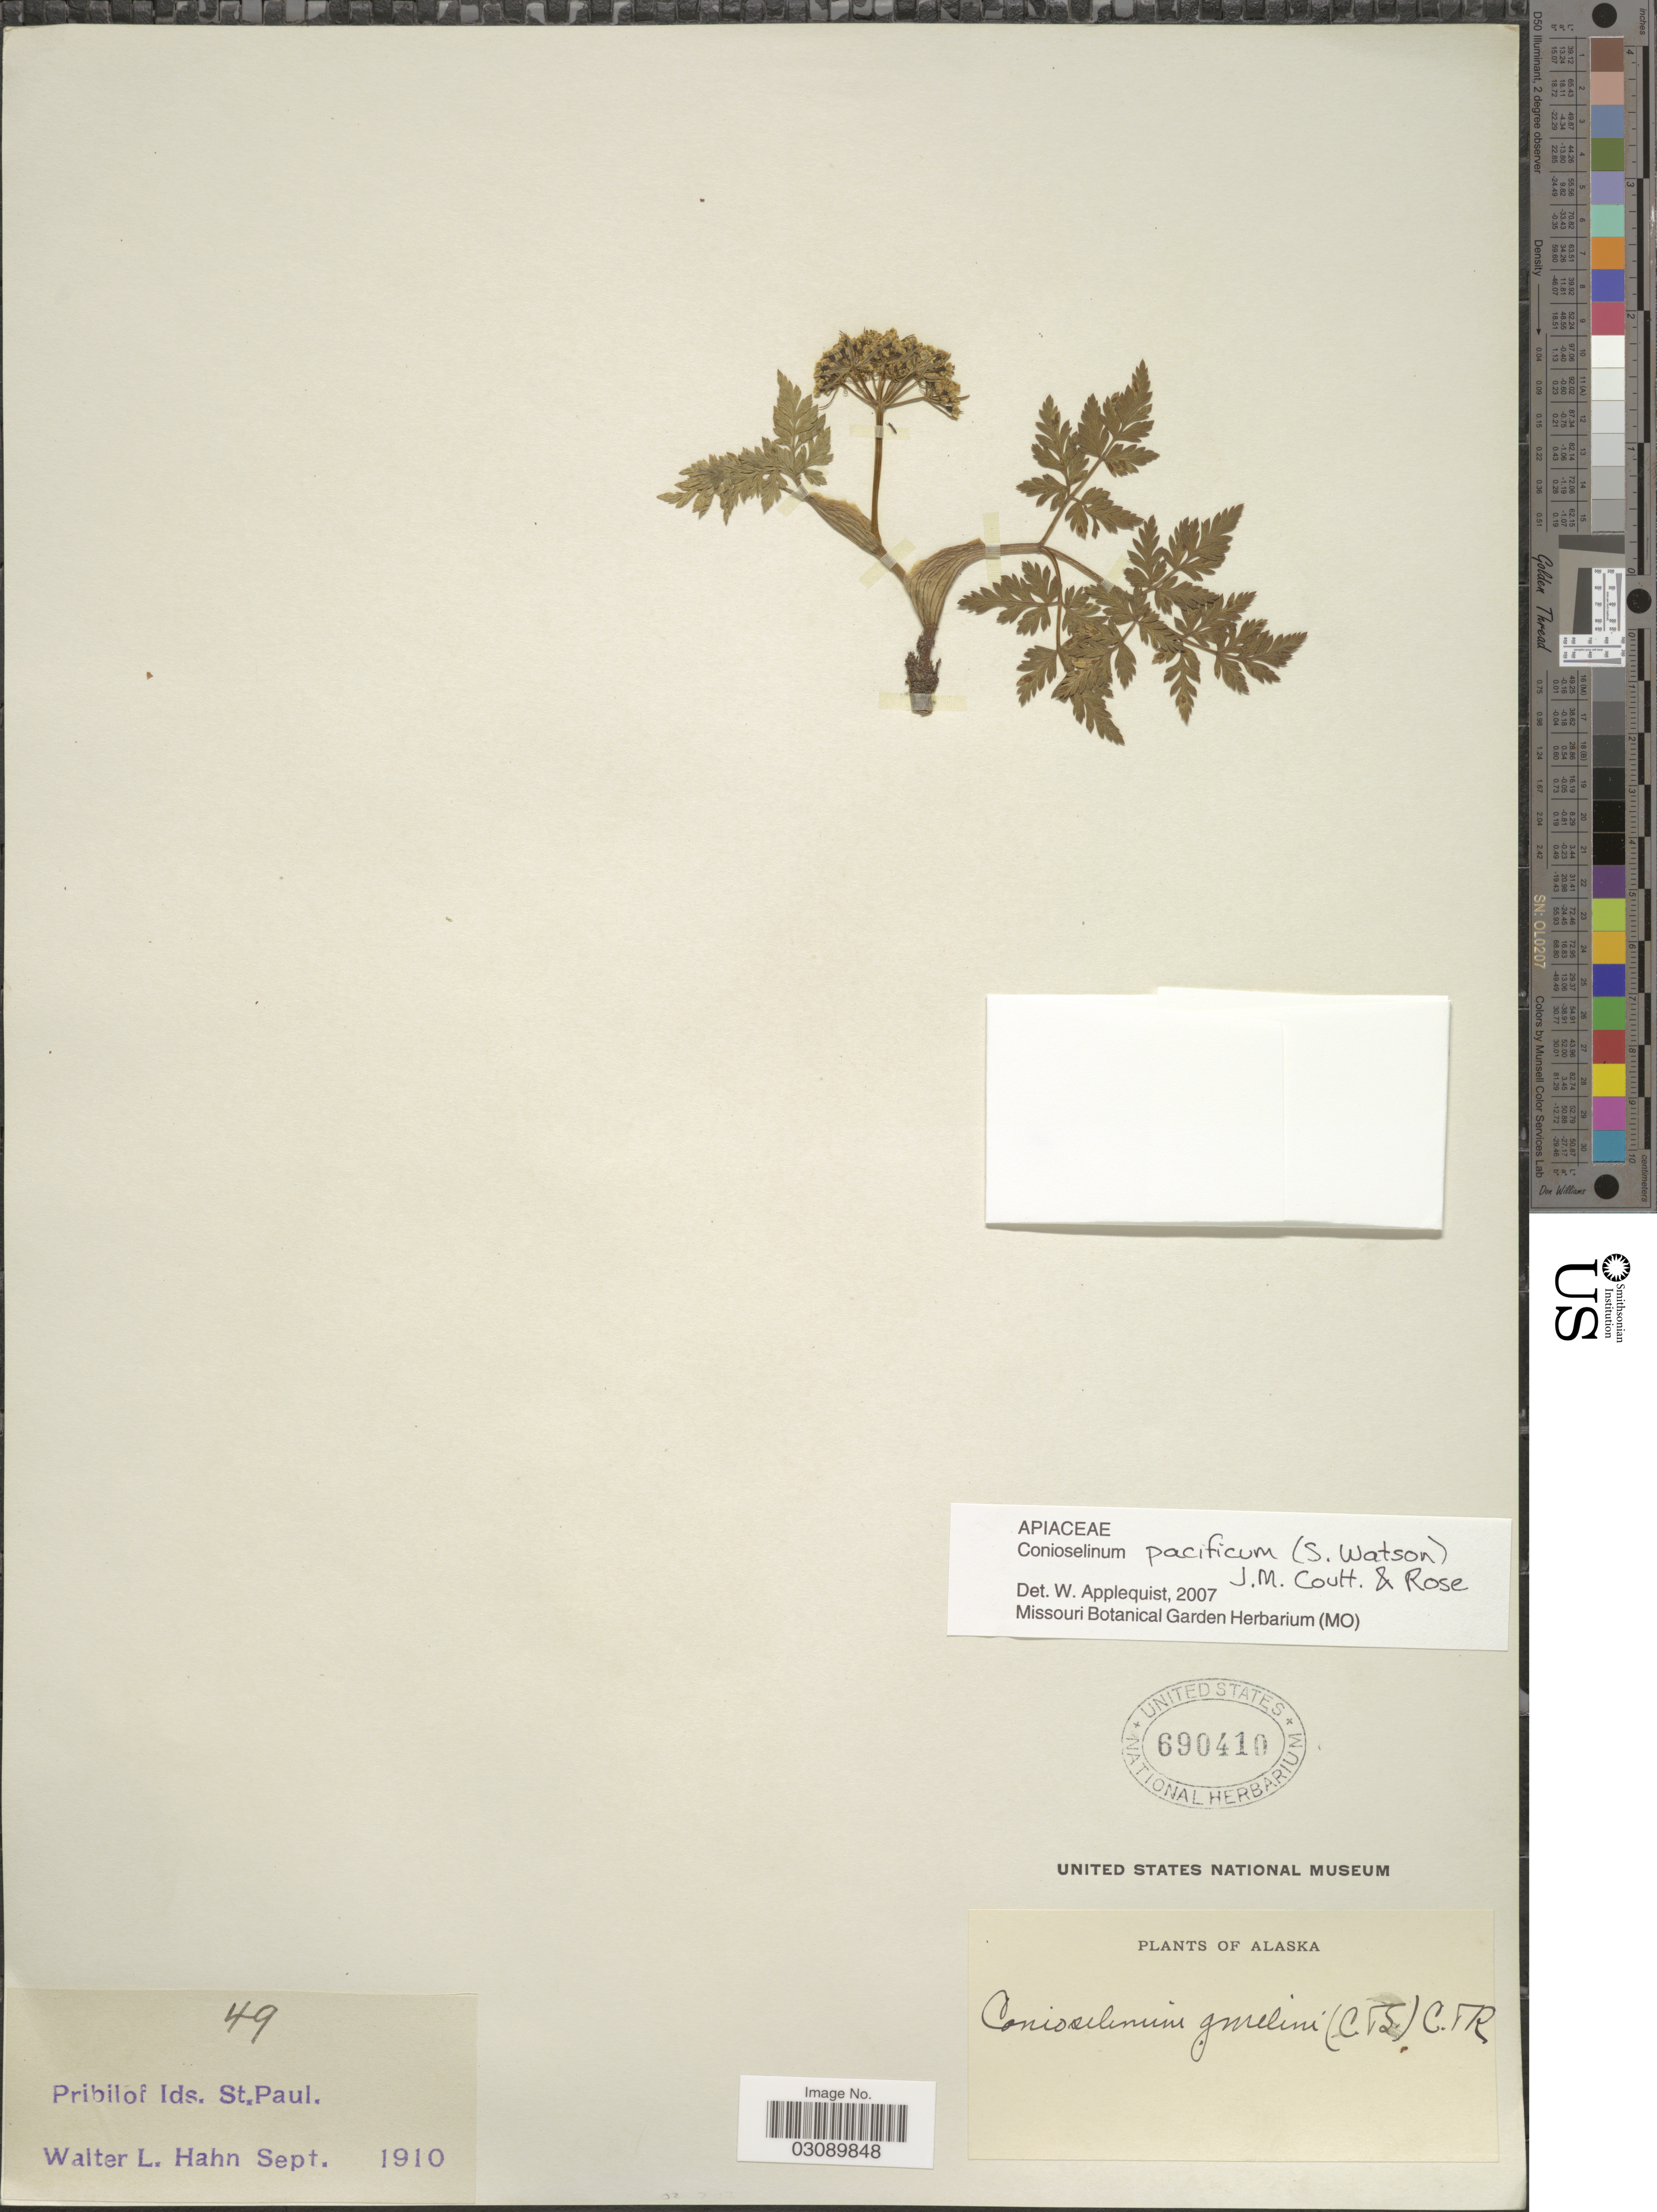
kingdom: Plantae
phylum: Tracheophyta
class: Magnoliopsida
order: Apiales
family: Apiaceae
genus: Conioselinum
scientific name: Conioselinum pacificum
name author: (S. Watson) J.M. Coult. & Rose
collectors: W. L. Hahn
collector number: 49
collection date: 1910-09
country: United States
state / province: Alaska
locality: Pribilof Ids. St. Paul.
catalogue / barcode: US 690410